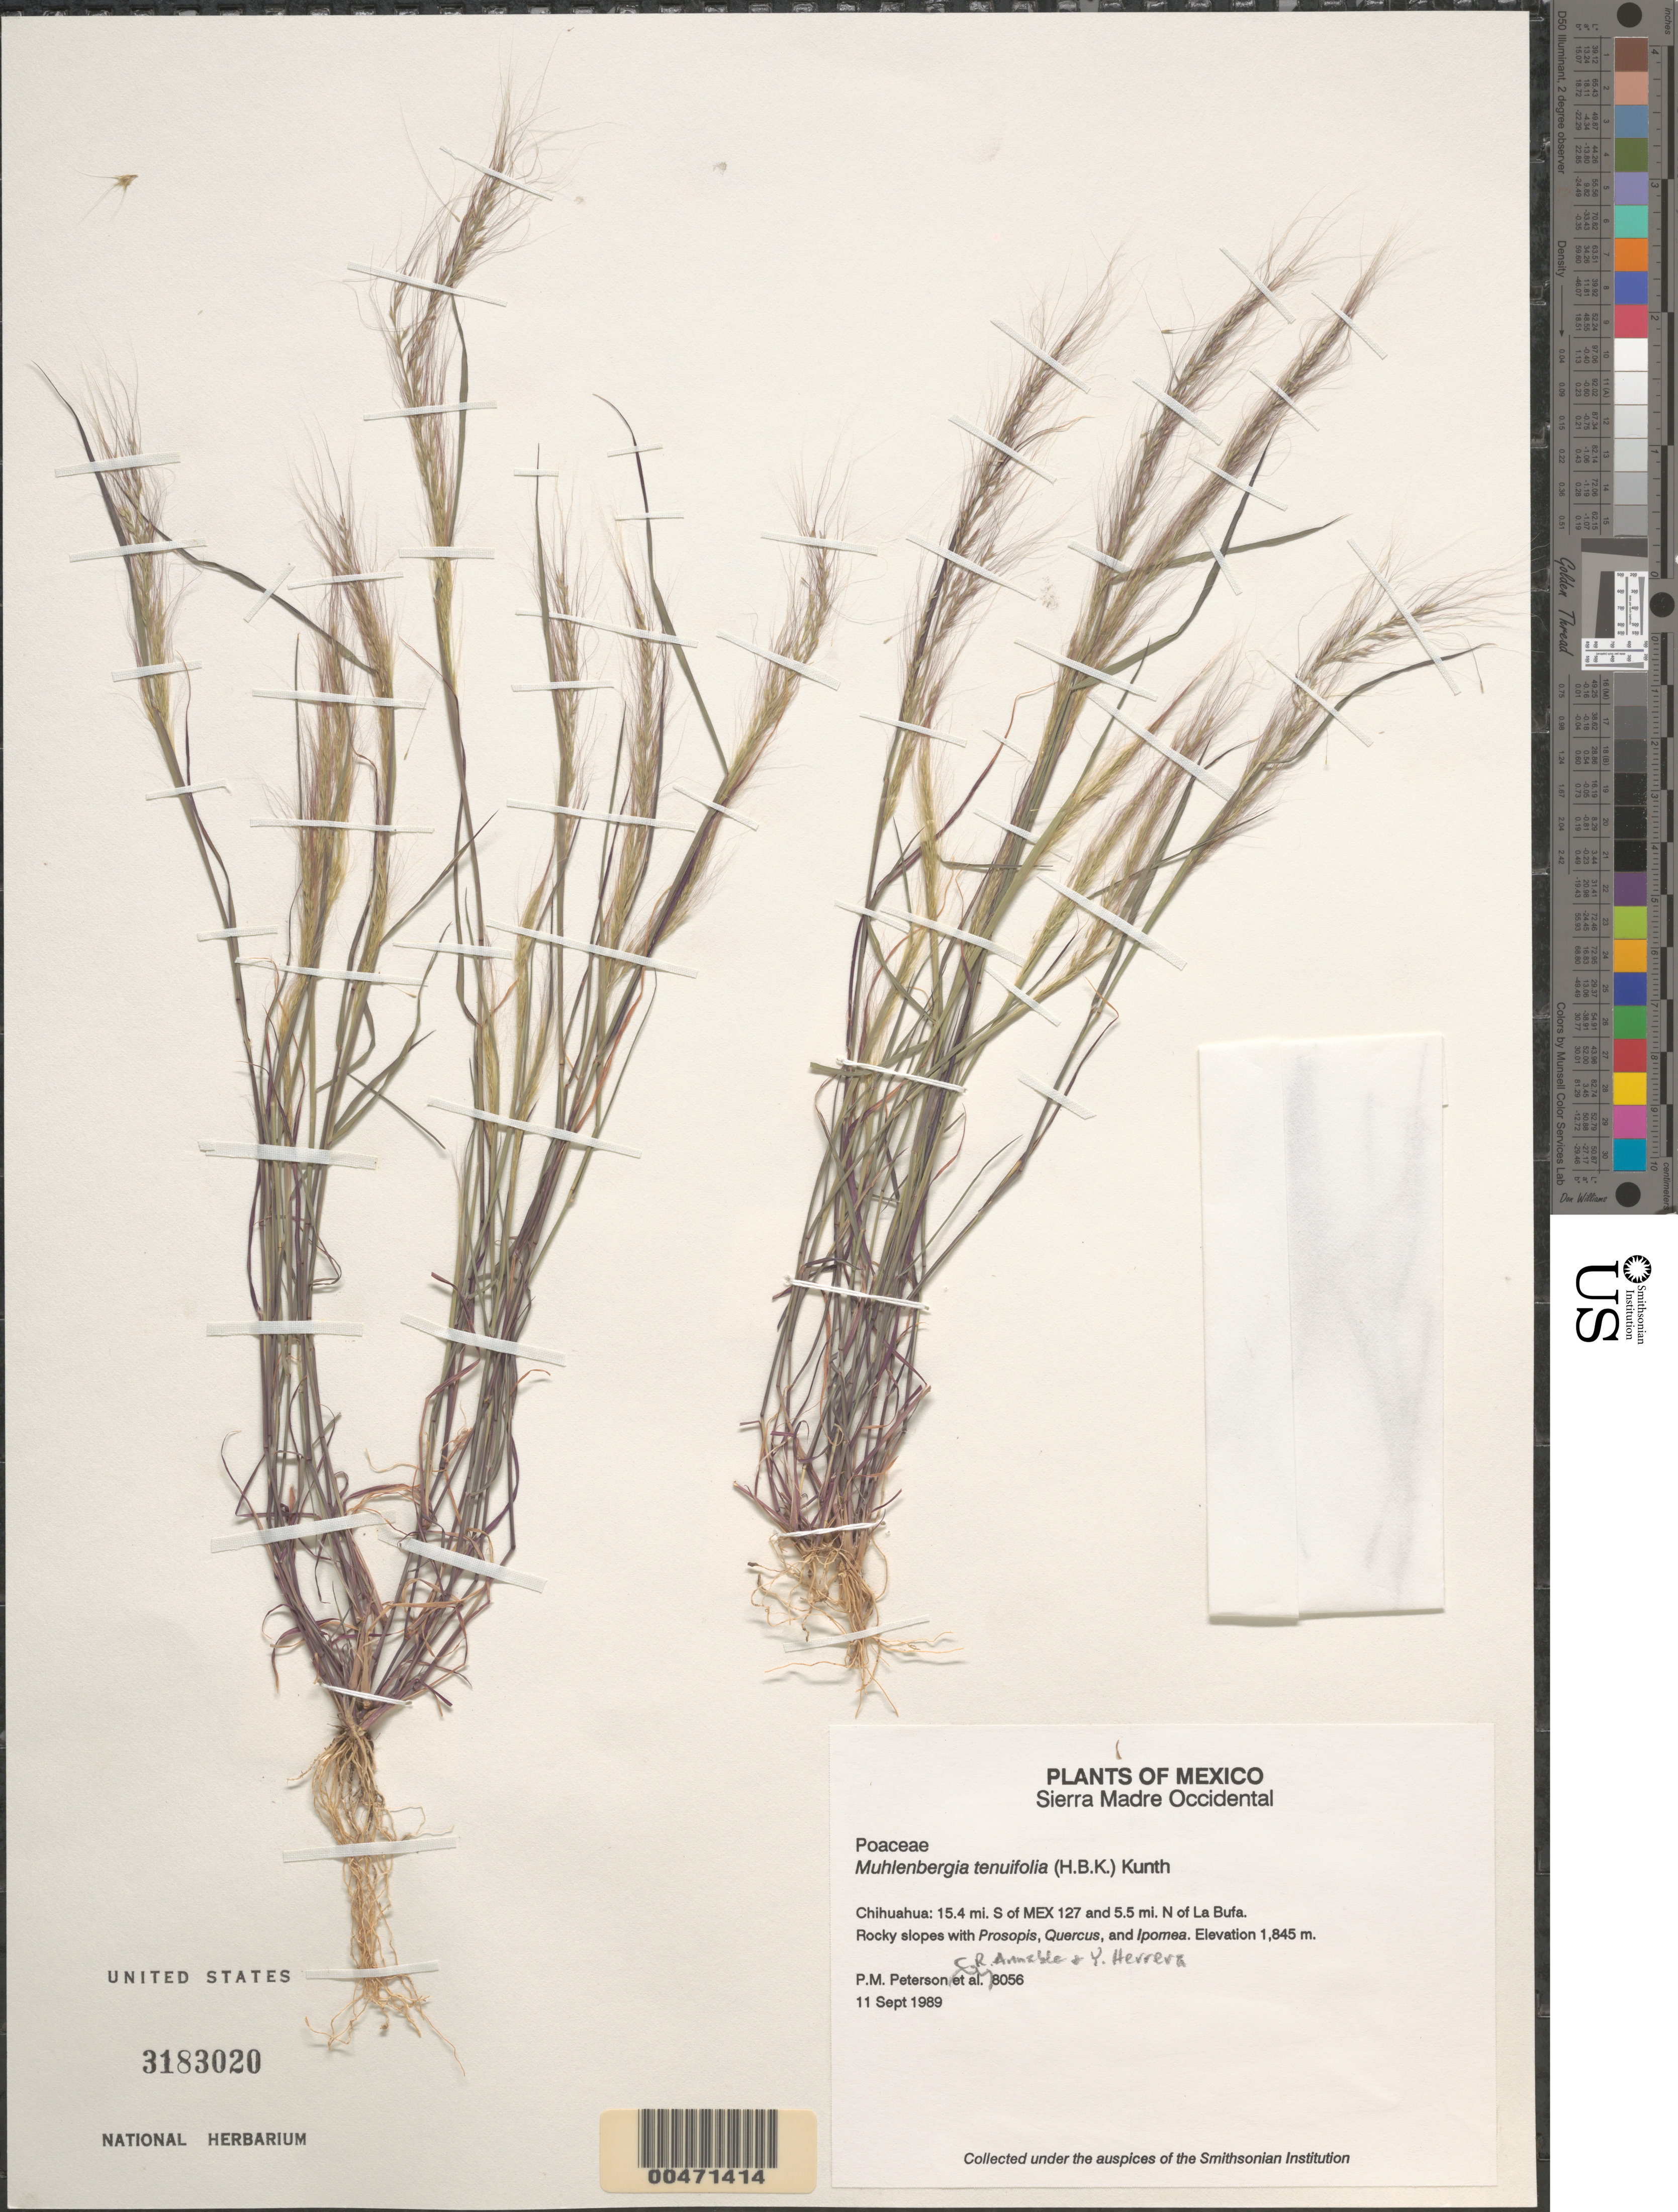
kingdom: Plantae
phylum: Tracheophyta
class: Liliopsida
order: Poales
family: Poaceae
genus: Muhlenbergia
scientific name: Muhlenbergia tenuifolia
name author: (Kunth) Kunth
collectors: P. M. Peterson, C. R. Annable & Y. Herrera Arrieta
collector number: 08056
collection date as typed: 11 Sep 1989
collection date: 1989-09-11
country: Mexico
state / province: Chihuahua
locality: Sierra Madre Occidental, 15.4 mi. S of Mex 127 and 5.5 mi. N of La Bufa.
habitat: Rocky slopes with Prosopis, Quercus, and Ipomea.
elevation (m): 1845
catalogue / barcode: US 3183020